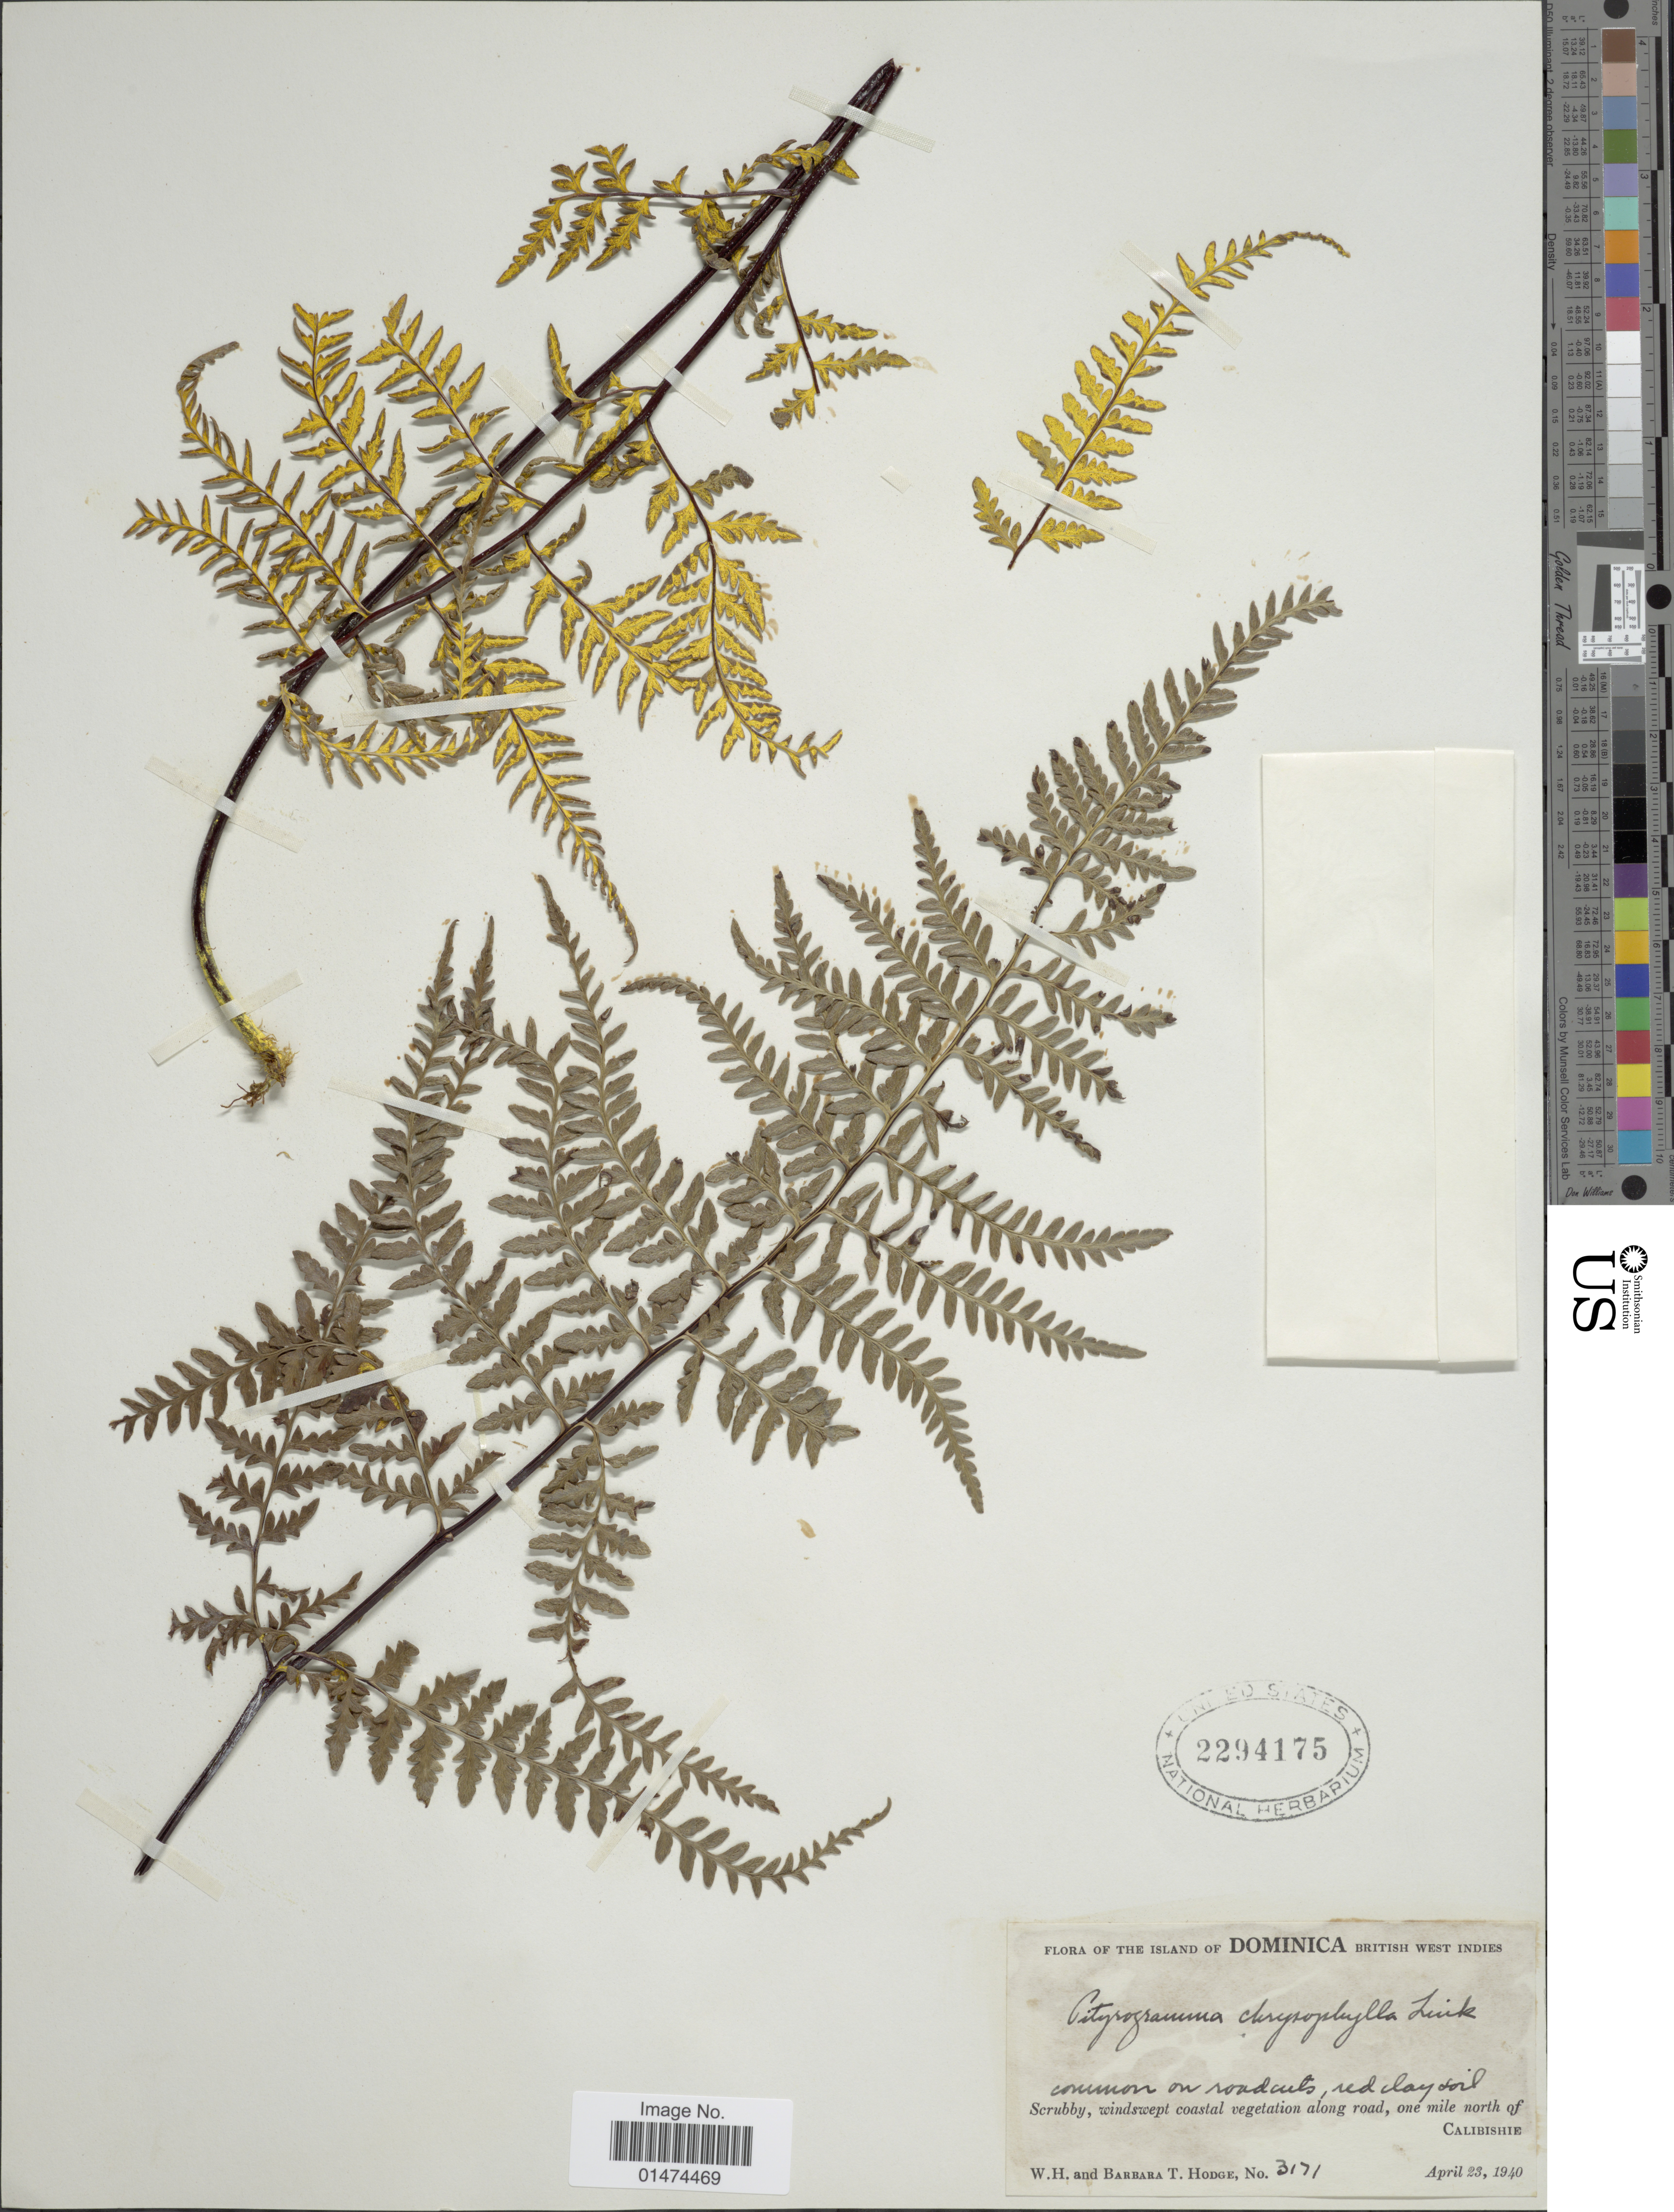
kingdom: Plantae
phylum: Tracheophyta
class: Polypodiopsida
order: Polypodiales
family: Pteridaceae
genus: Pityrogramma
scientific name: Pityrogramma chrysophylla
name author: (Sw.) Link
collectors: W. Hodge & B. Hodge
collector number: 3171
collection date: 1940-04-23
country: Dominica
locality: Island of Dominica Britsish West Indies.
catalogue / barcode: US 2294175